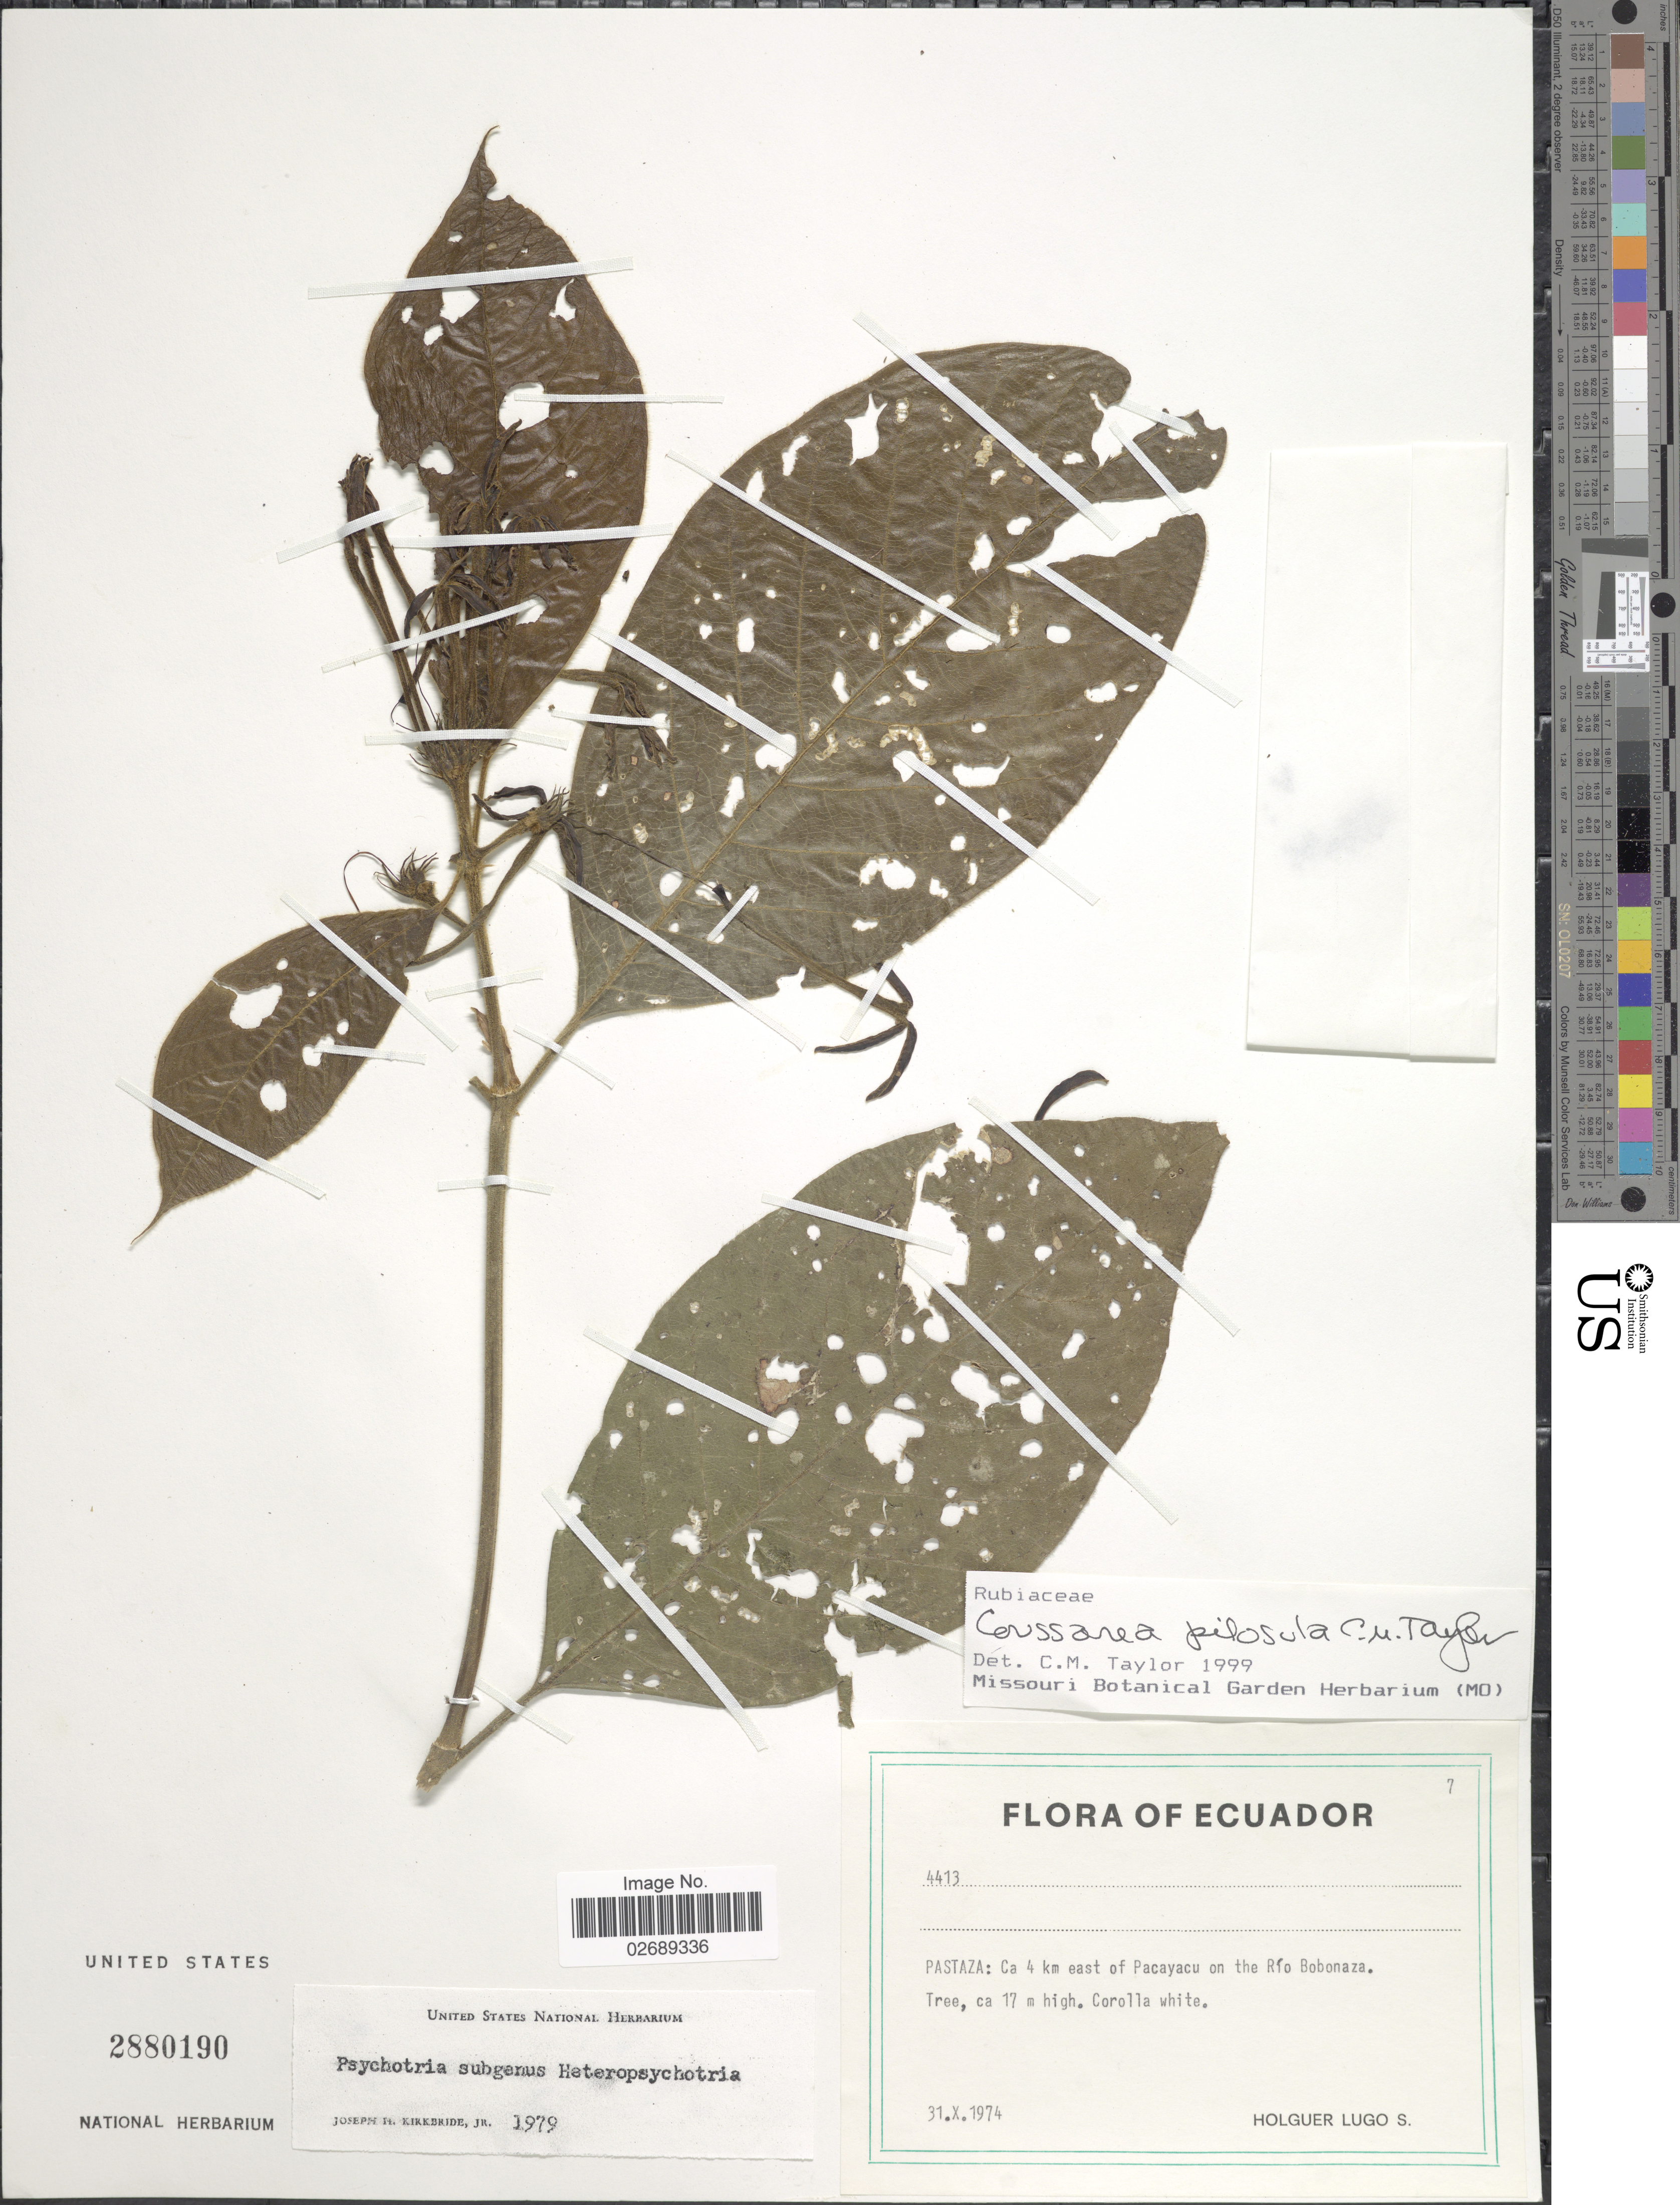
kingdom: Plantae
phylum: Tracheophyta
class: Magnoliopsida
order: Gentianales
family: Rubiaceae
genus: Coussarea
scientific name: Coussarea pilosula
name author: C.M. Taylor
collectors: H. Lugo S.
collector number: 4413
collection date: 1974-10-31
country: Ecuador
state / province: Pastaza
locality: Ca. 4 km east of Pacayacu on the Rio Bobanaza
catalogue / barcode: US 2880190